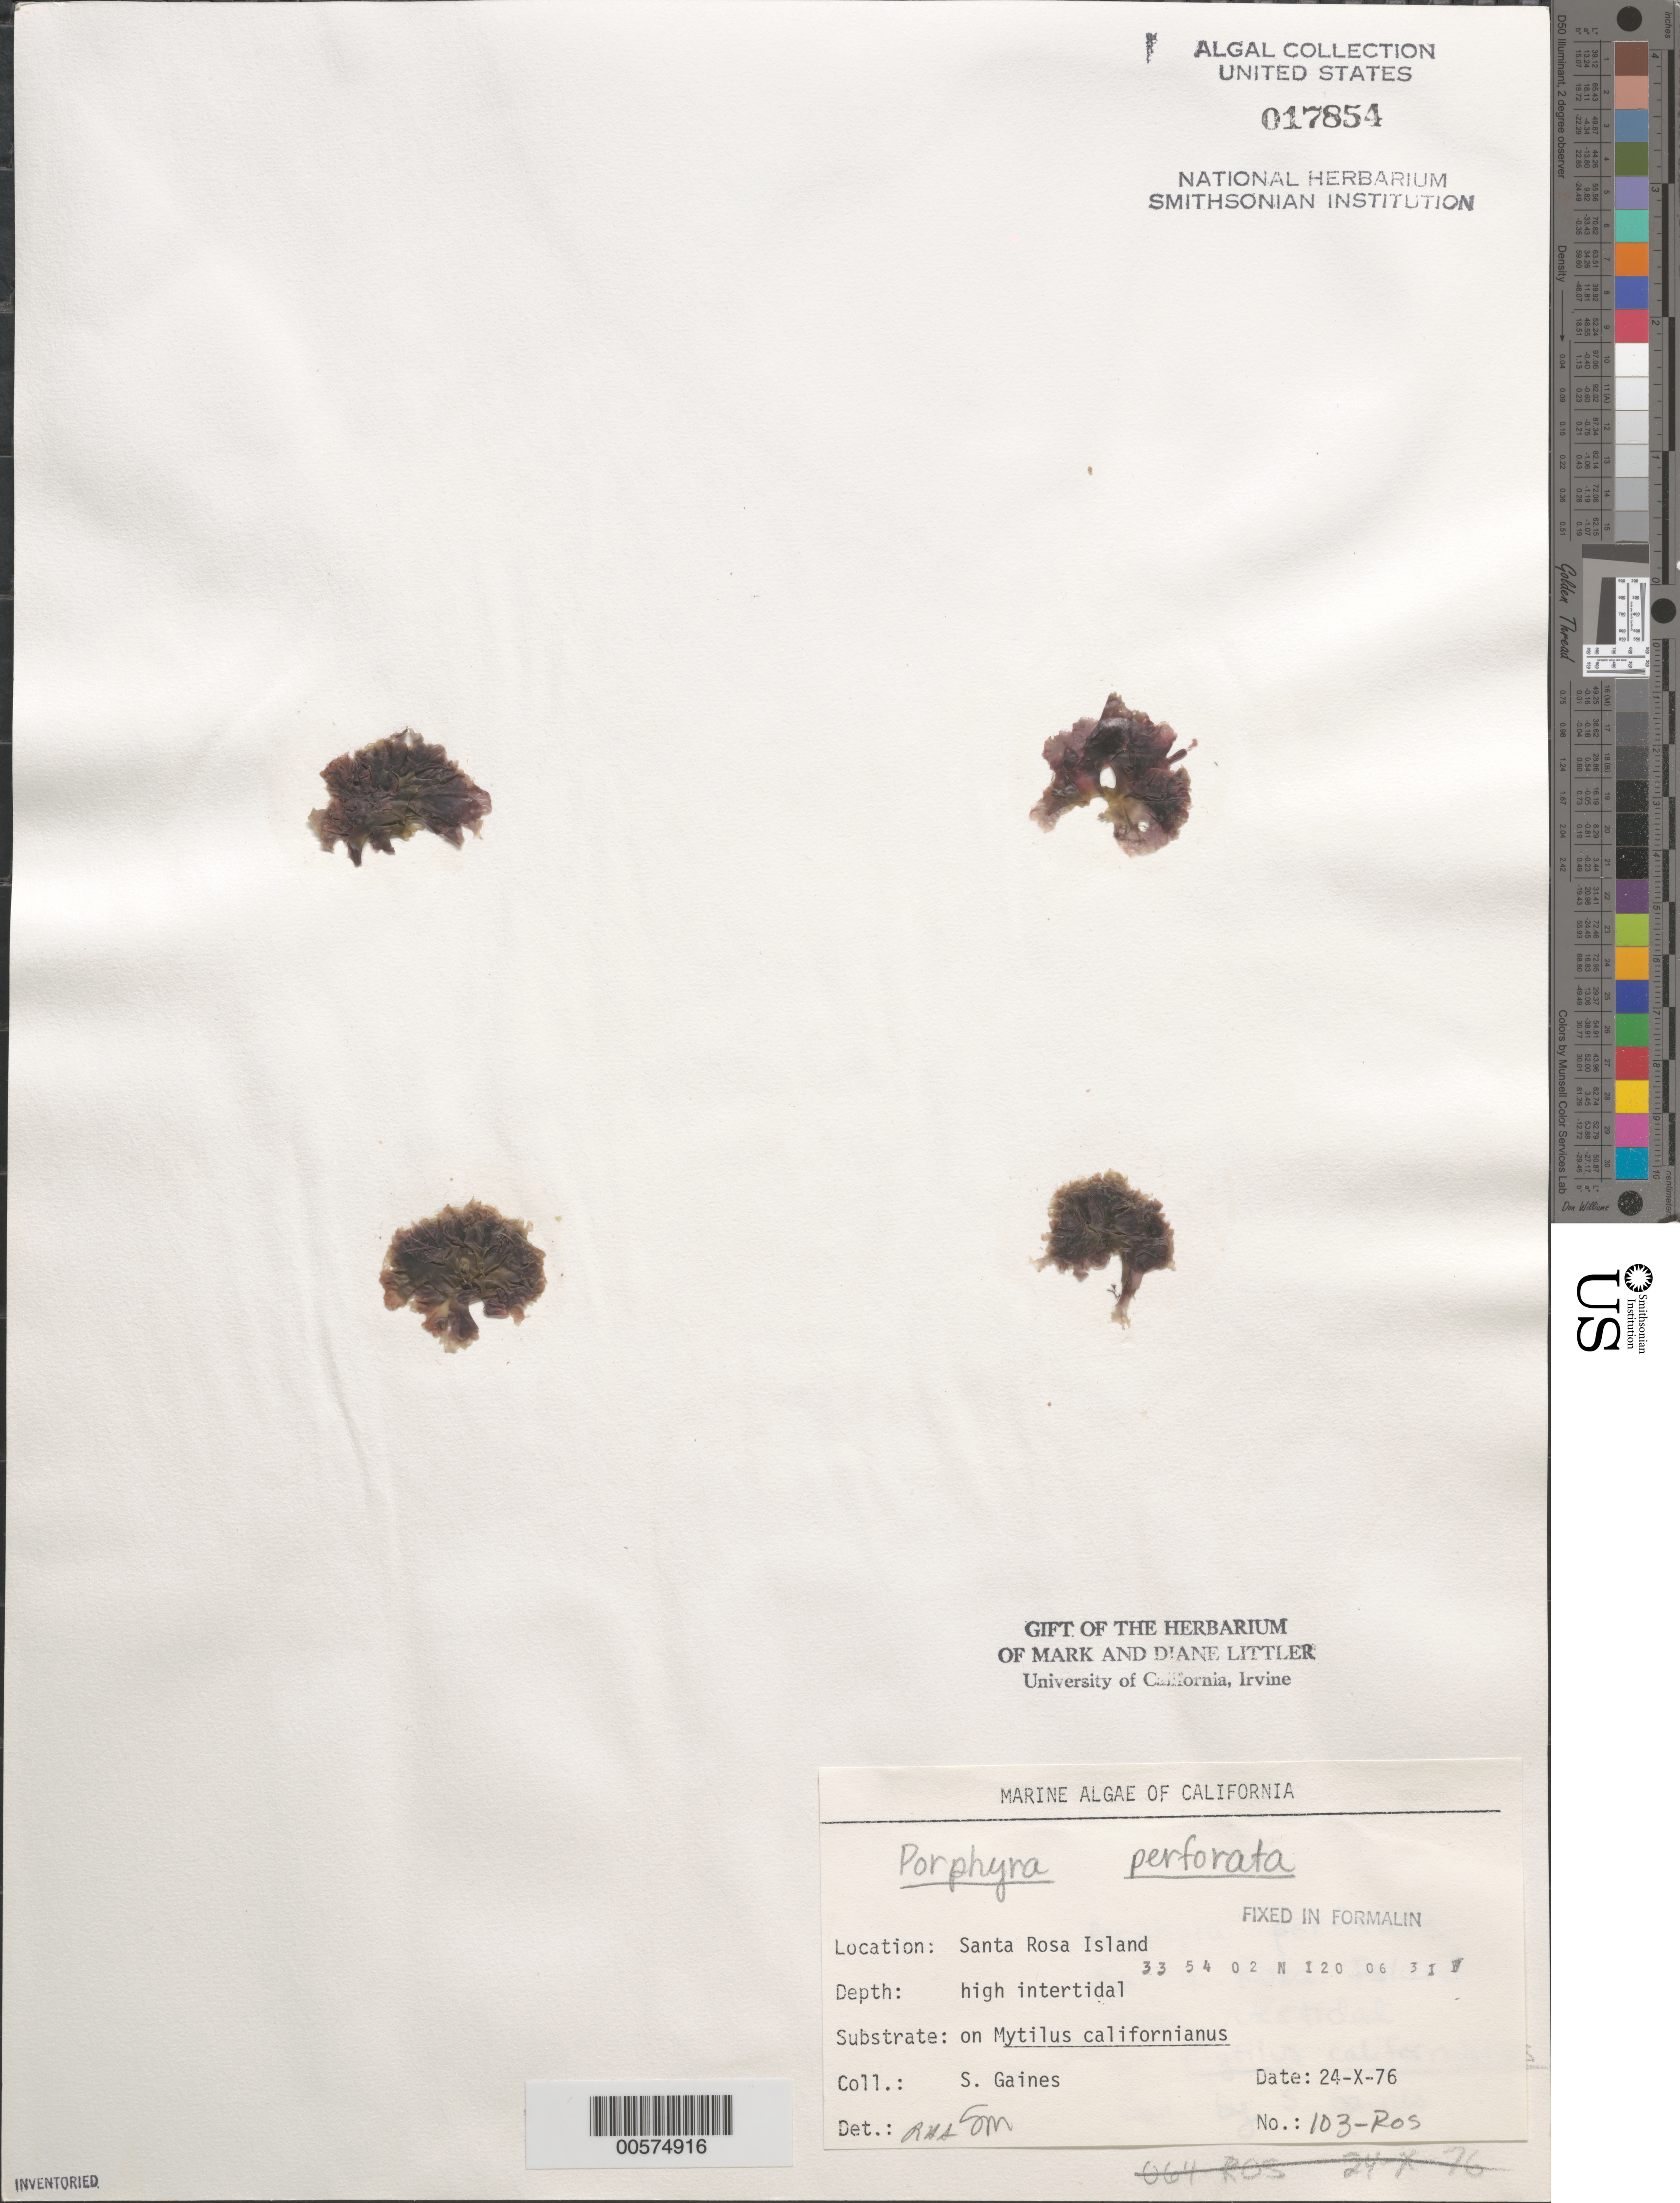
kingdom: Plantae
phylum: Rhodophyta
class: Bangiophyceae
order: Bangiales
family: Bangiaceae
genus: Pyropia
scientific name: Pyropia perforata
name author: (J. Agardh) S.C. Lindstrom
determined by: Algae name updating Project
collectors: S. Gaines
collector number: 103-ROS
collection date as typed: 24 Oct 1976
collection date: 1976-10-24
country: United States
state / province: California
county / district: Santa Barbara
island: Santa Rosa Island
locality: Johnson's Lee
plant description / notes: BLM-SOCALBIGHT Rocky Intertidal Survey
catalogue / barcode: US 17854